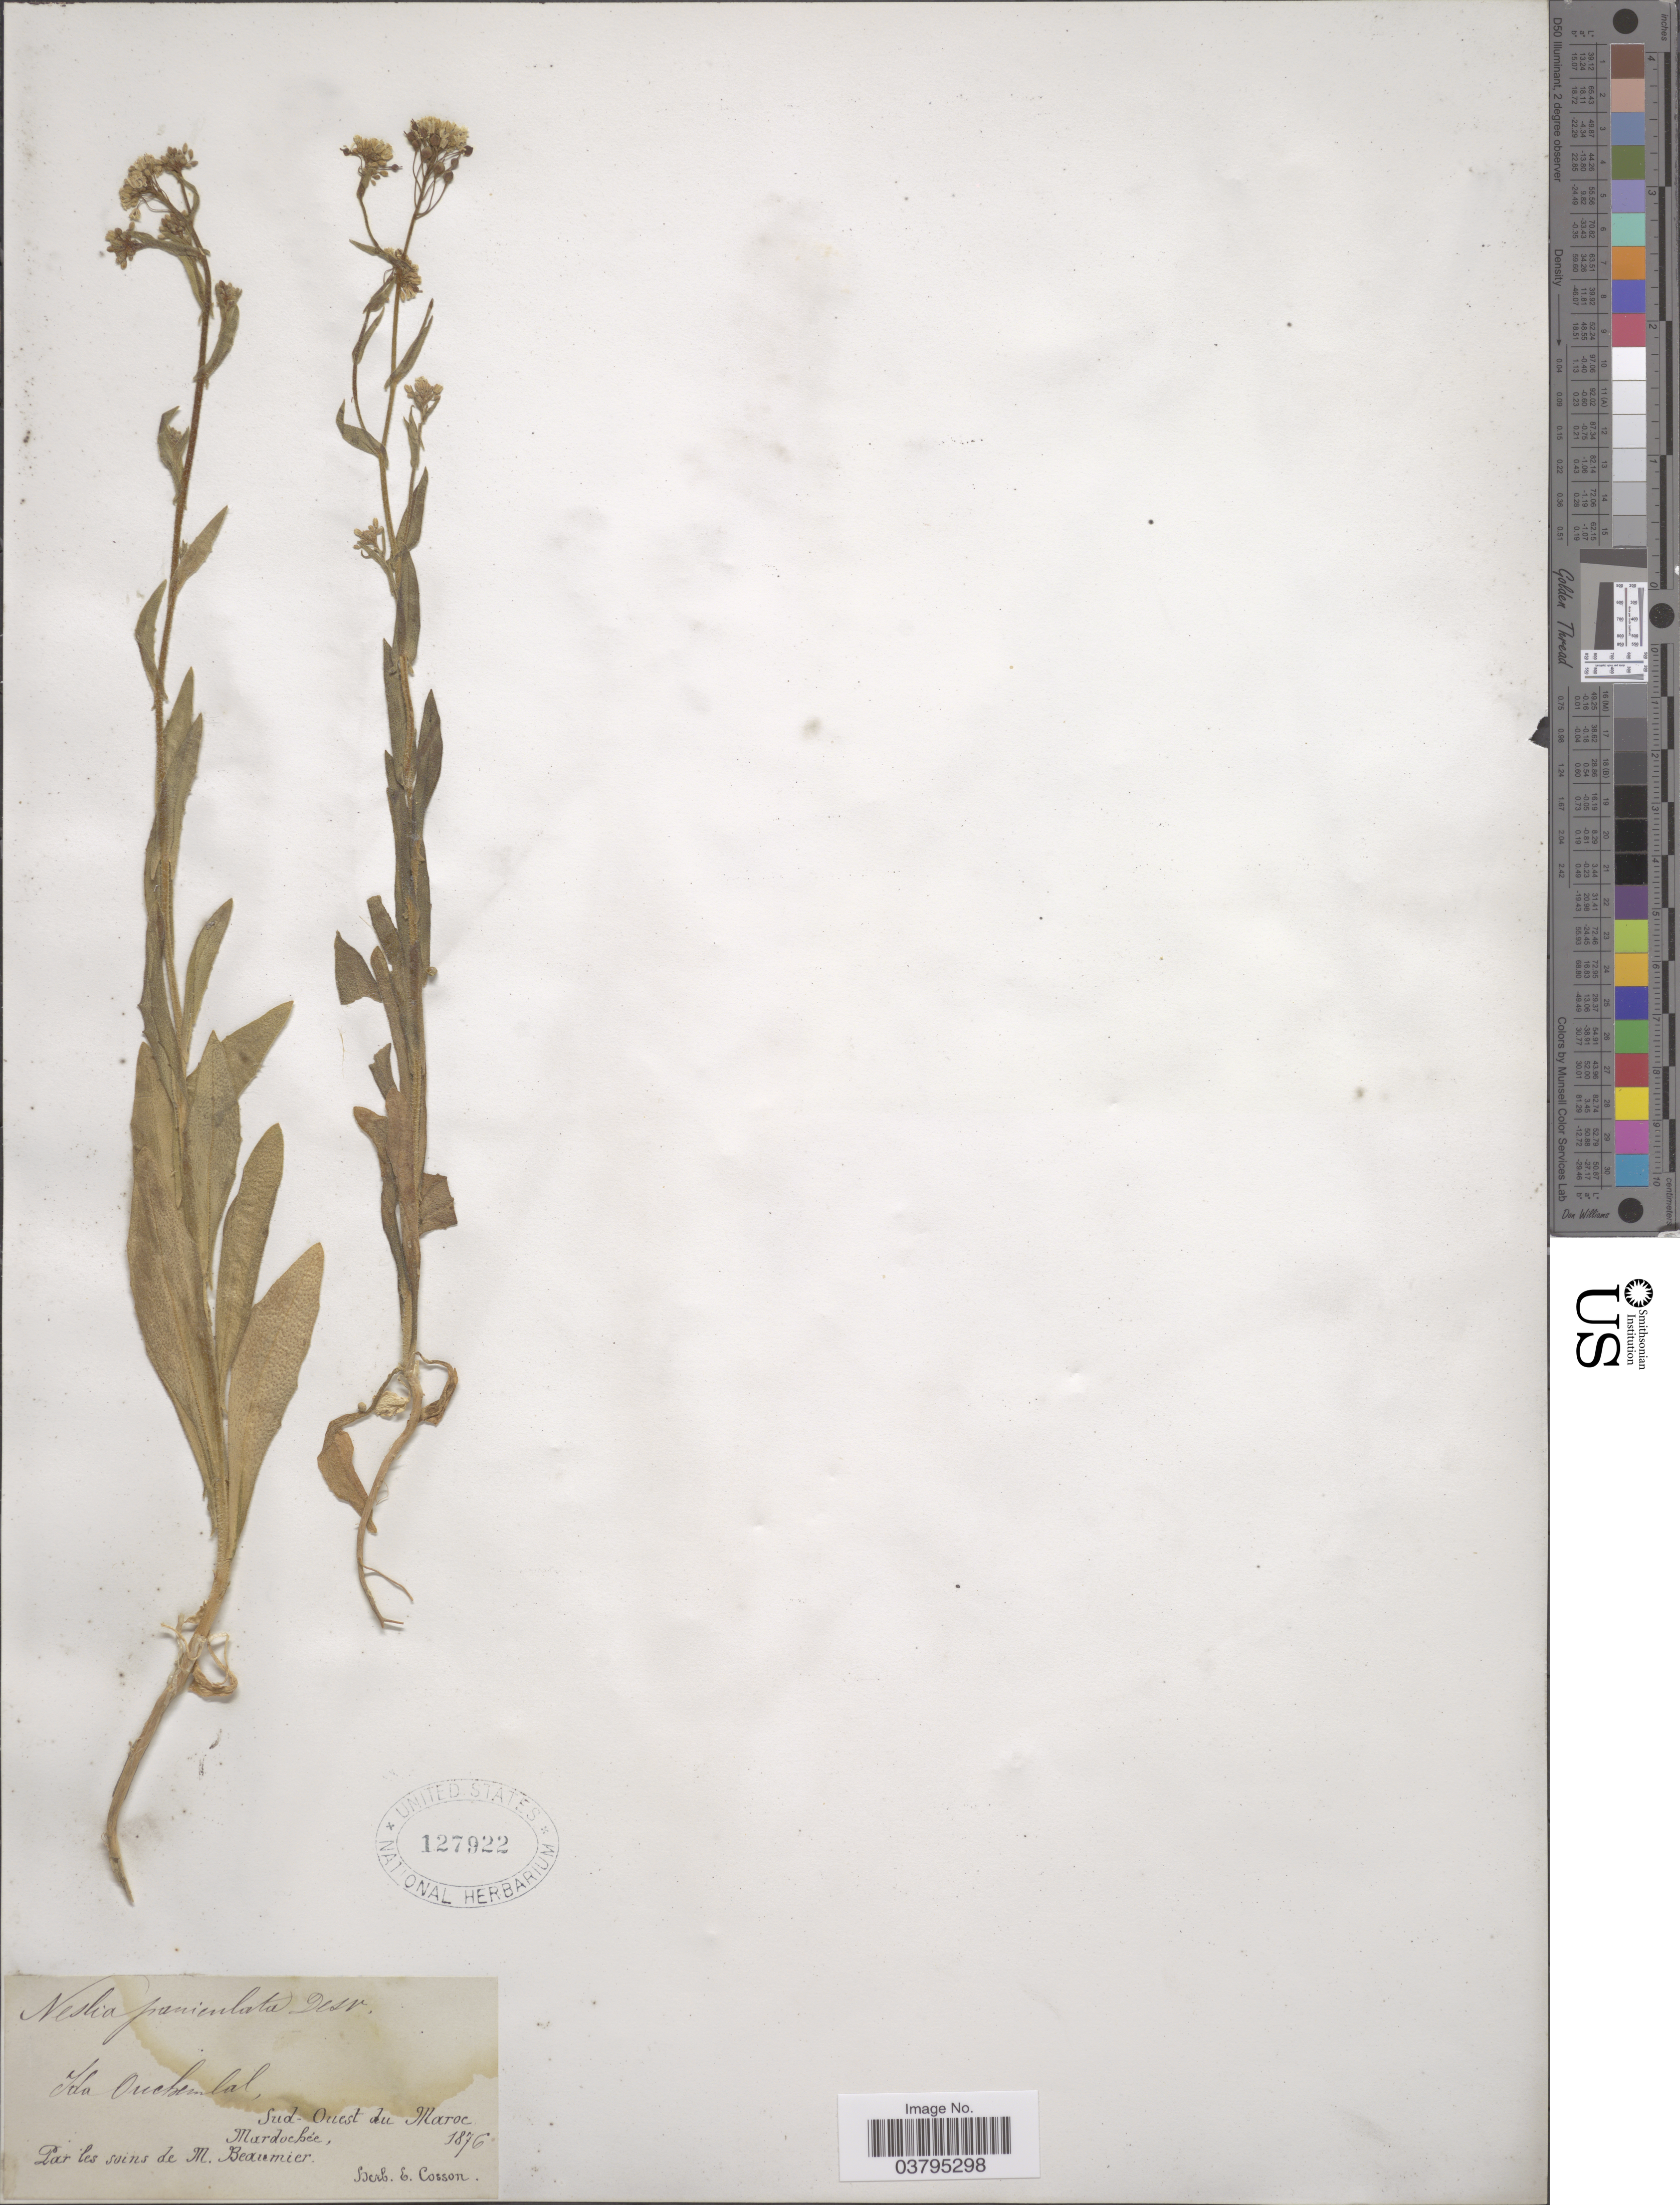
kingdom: Plantae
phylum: Tracheophyta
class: Magnoliopsida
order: Brassicales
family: Brassicaceae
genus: Neslia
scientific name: Neslia paniculata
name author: (L.) Desv.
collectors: Mardochee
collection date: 1876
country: Morocco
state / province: Sud-Ouest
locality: Ida Ouchemlal. Sud-Ouest du Maroc.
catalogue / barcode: US 127922